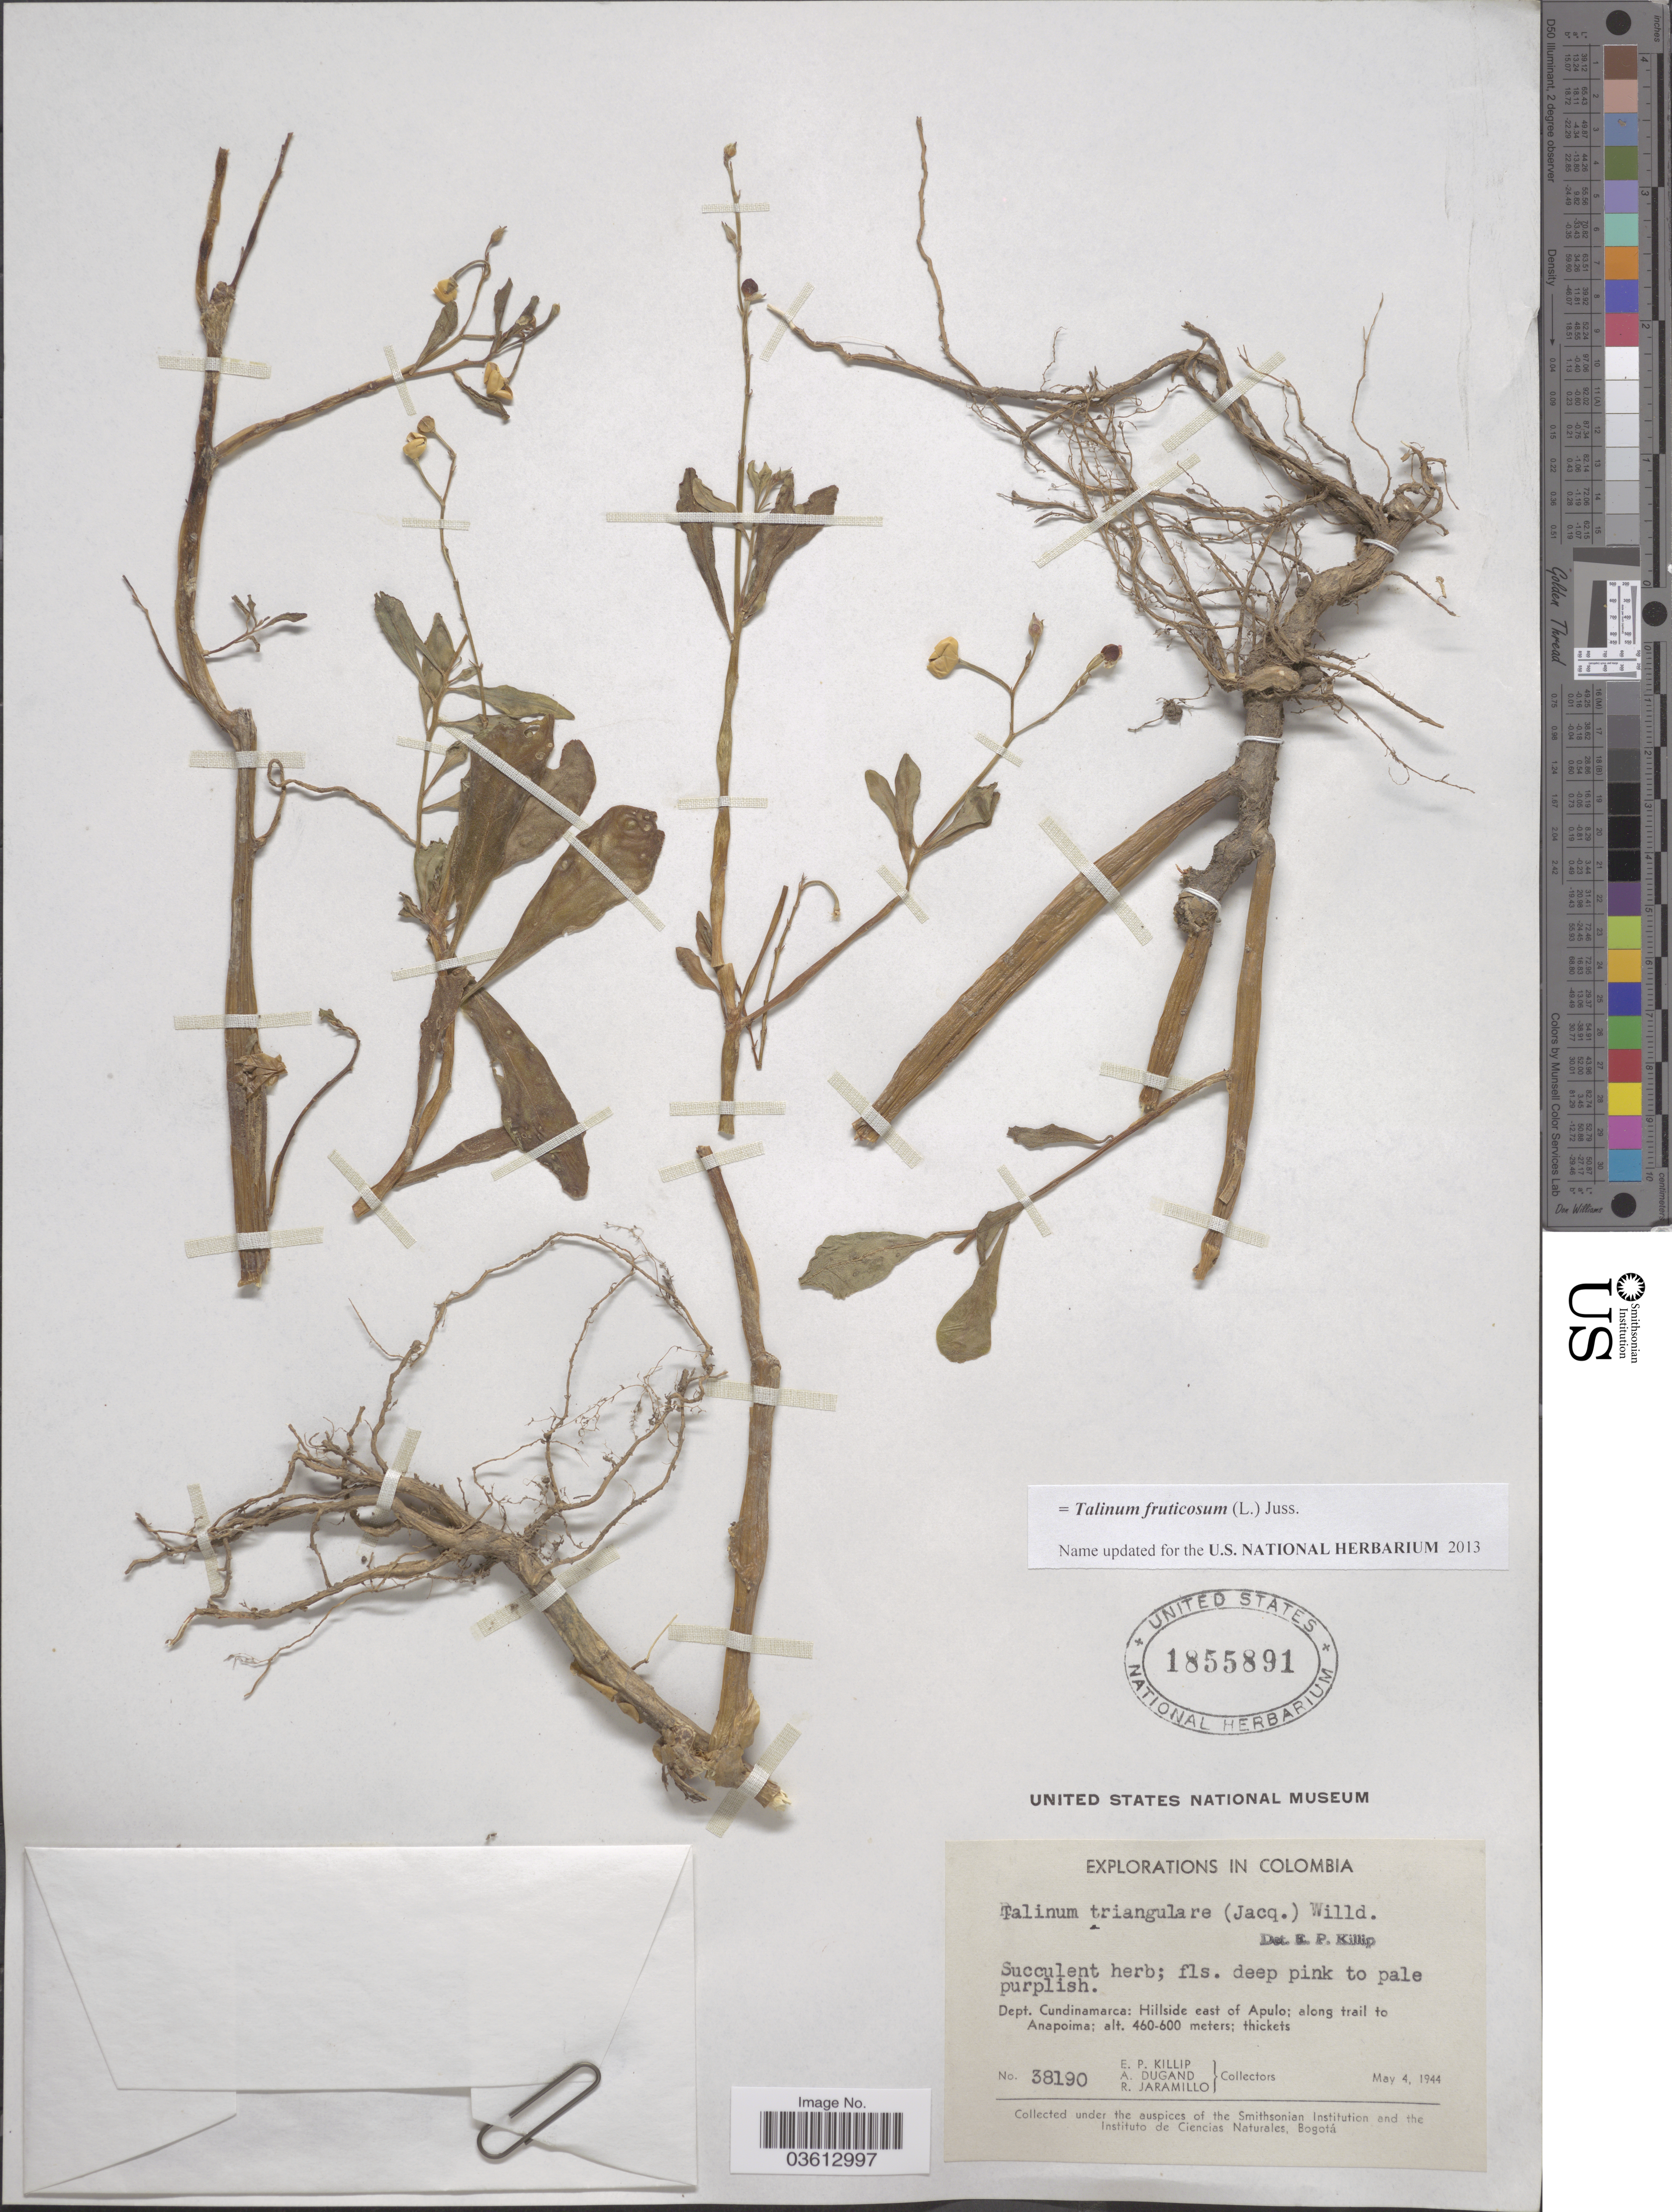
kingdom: Plantae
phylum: Tracheophyta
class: Magnoliopsida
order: Caryophyllales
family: Talinaceae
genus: Talinum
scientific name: Talinum fruticosum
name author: (L.) Juss.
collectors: E. P. Killip, A. Dugand & R. Jaramillo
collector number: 38190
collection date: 1944-05-04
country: Colombia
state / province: Cundinamarca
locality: Dept. Cundinamarca: Hillside east of Apulo; along trail to Anapoima.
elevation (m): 460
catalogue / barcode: US 1855891